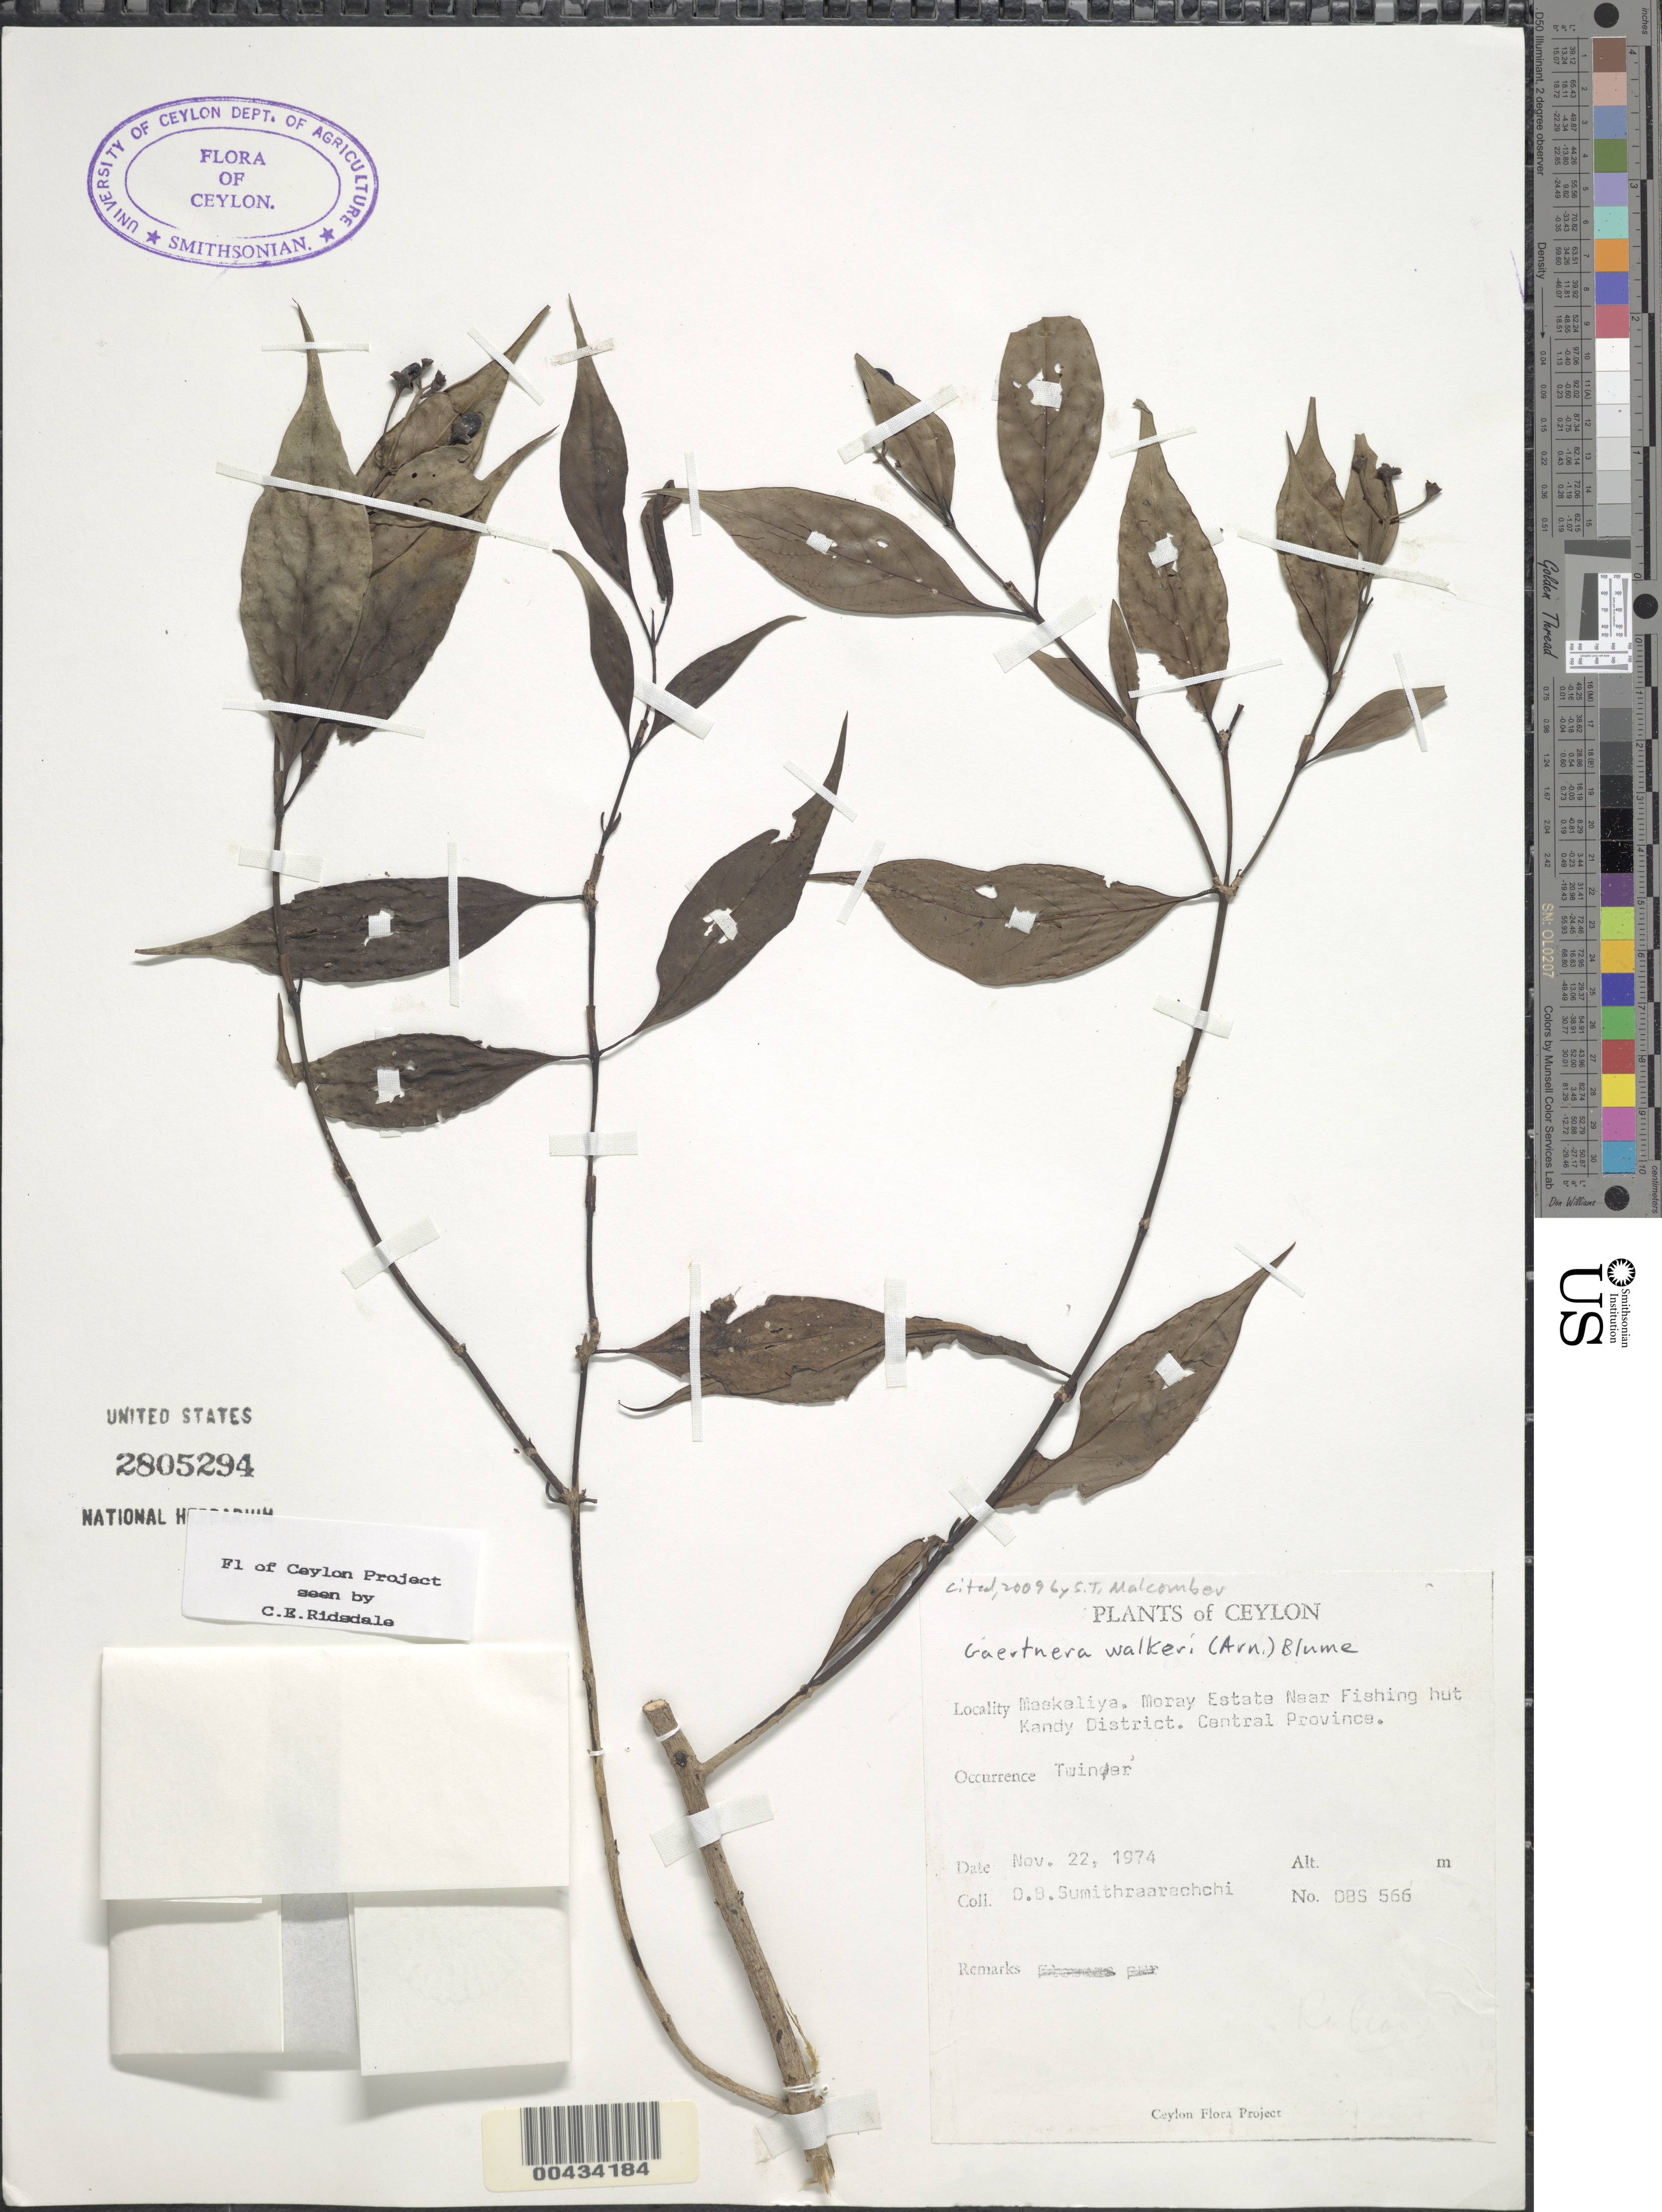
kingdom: Plantae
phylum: Tracheophyta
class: Magnoliopsida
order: Gentianales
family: Rubiaceae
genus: Gaertnera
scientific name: Gaertnera walkeri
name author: (Arn.) Blume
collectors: D. B. Sumithraarachchi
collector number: DBS 5661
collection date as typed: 22 Nov 1974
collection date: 1974-11-22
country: Sri Lanka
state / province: Central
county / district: Kandy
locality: Maskeliya Moray Estate fishing hut area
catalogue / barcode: US 2805294